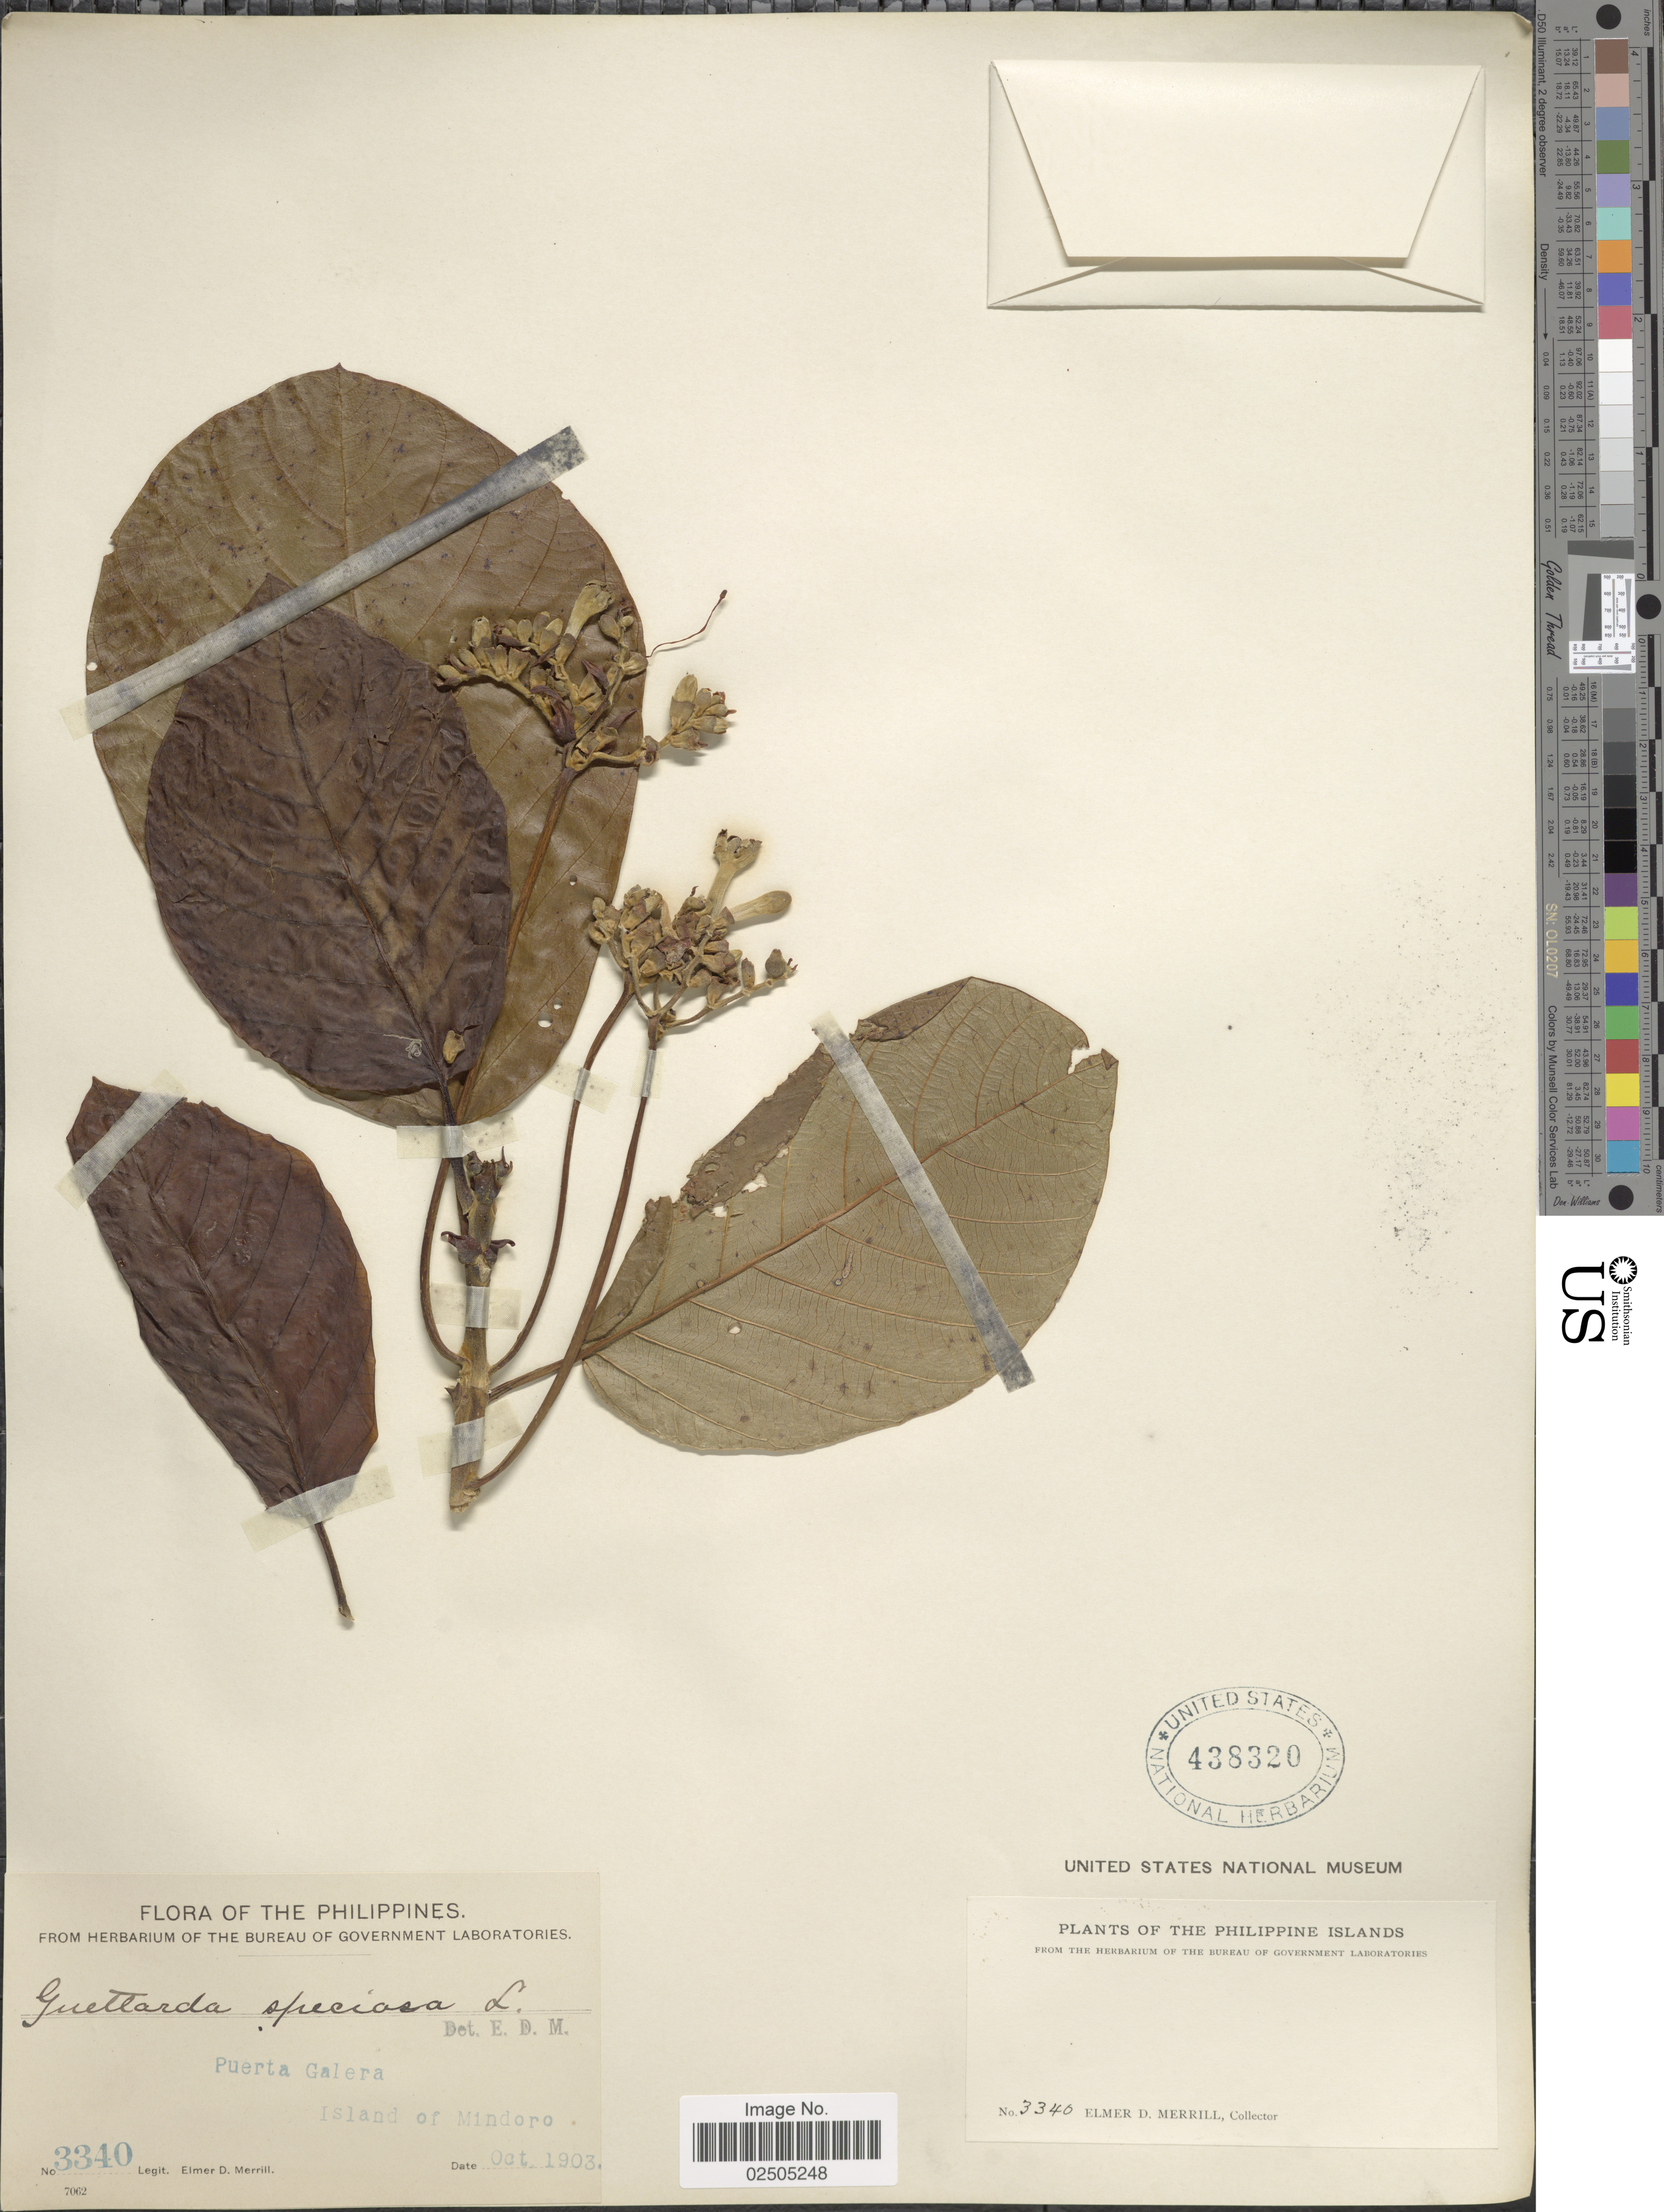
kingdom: Plantae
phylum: Tracheophyta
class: Magnoliopsida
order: Gentianales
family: Rubiaceae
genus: Guettarda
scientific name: Guettarda speciosa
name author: L.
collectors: E. D. Merrill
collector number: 3340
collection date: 1903-10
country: Philippines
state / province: Mimaropa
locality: Puerta Galera, Island of Mindoro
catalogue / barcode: US 438320